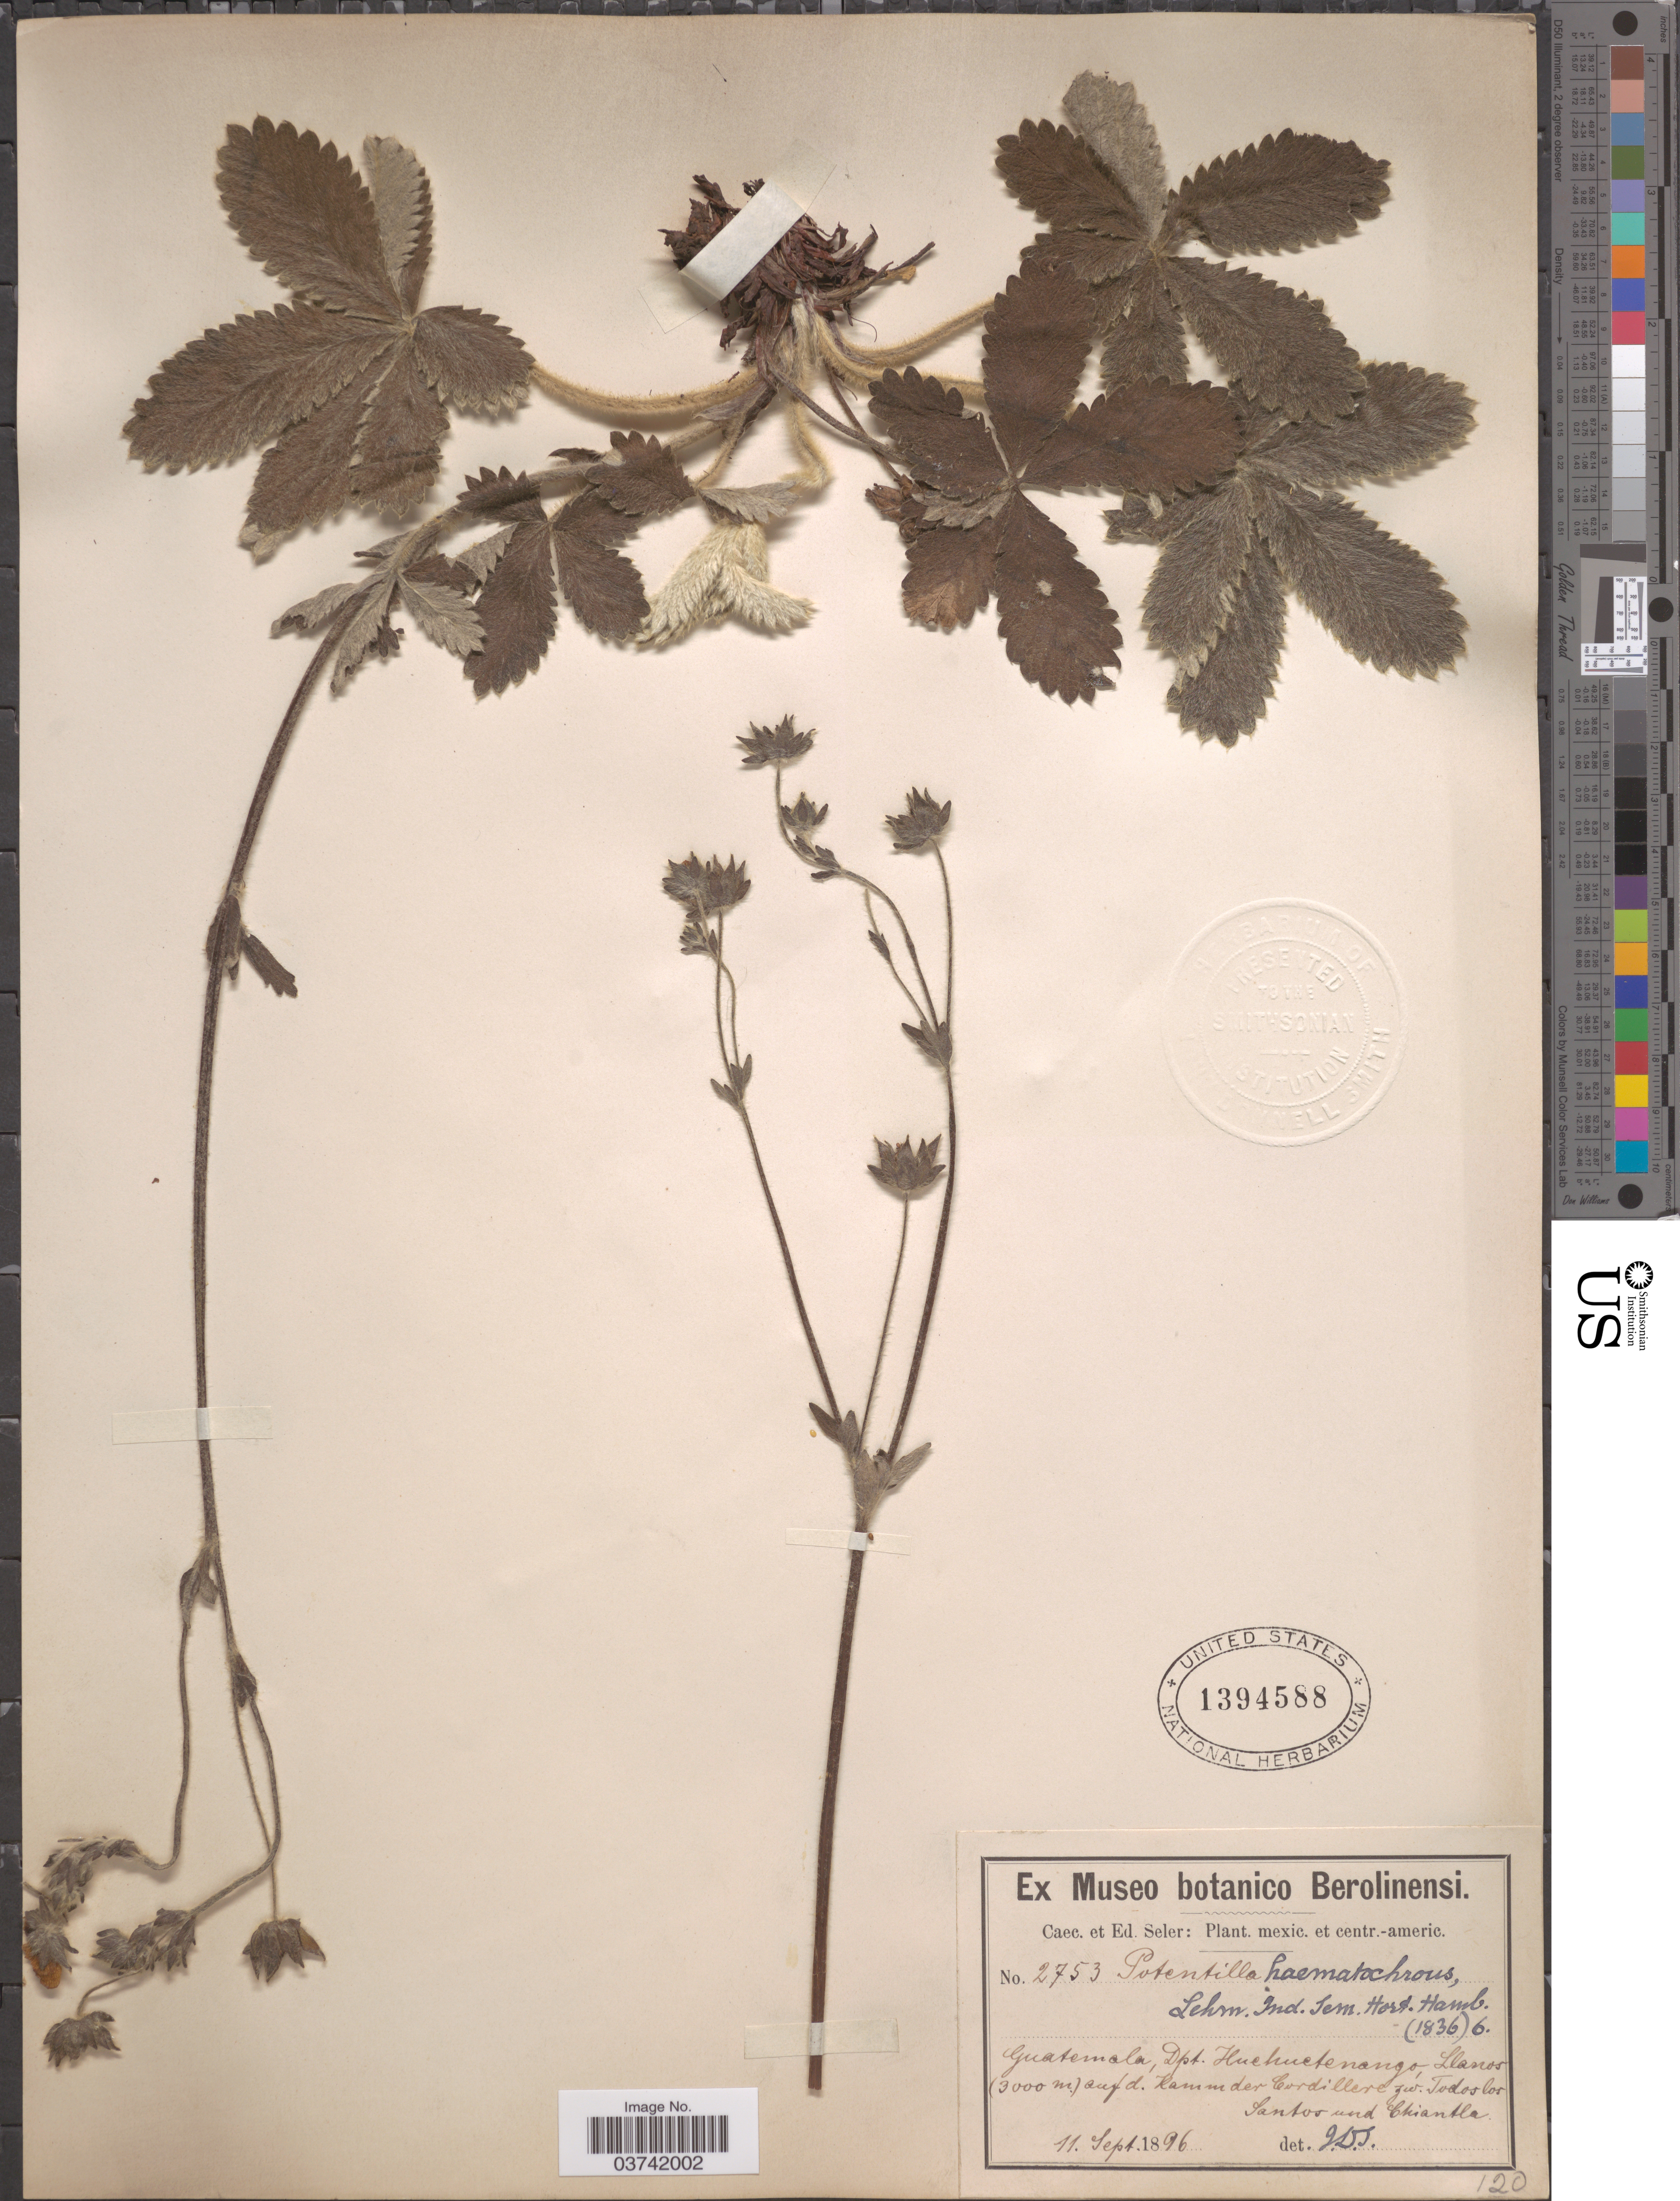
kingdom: Plantae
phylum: Tracheophyta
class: Magnoliopsida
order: Rosales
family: Rosaceae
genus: Potentilla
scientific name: Potentilla haematochrous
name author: Lehm.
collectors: C. Seler & E. G. Seler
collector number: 2753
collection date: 1896-09-11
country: Guatemala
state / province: Huehuetenango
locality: Dpt. Huehuetenango, Llanos aufd. Kammder Cordillere zw. Todos los. Santos und Chiantla.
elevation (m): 3000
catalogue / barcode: US 1394588